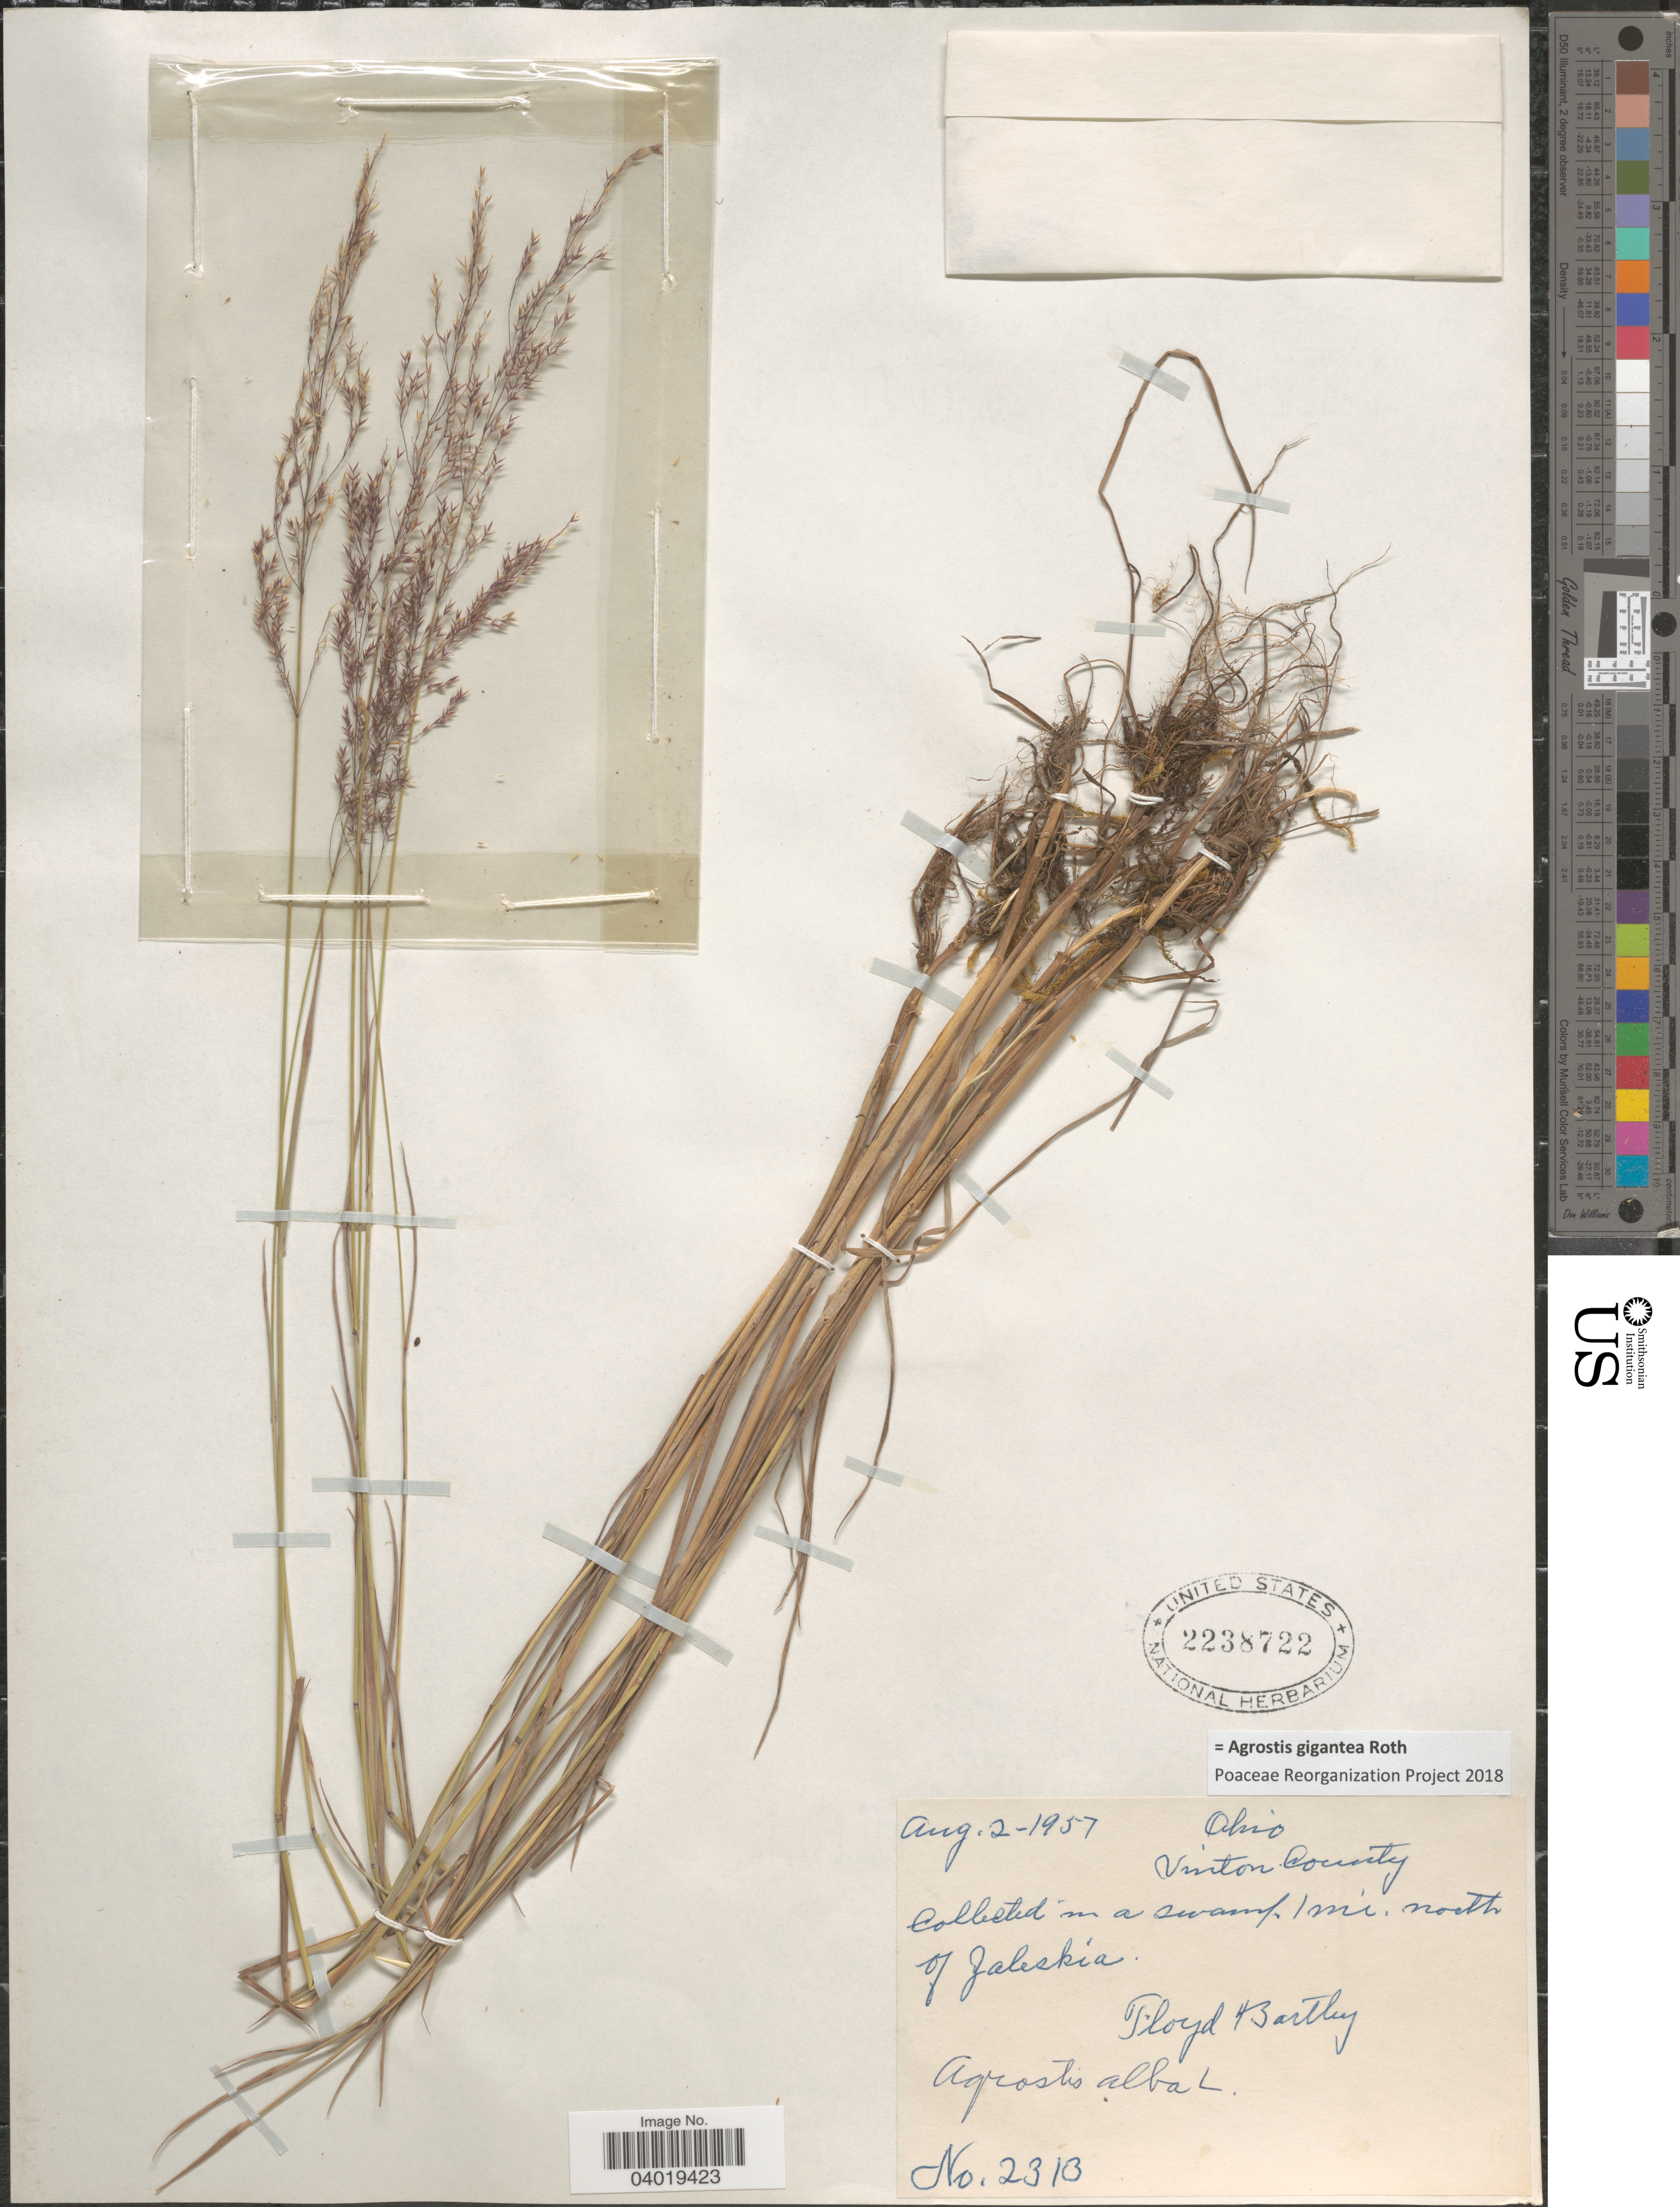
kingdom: Plantae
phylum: Tracheophyta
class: Liliopsida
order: Poales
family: Poaceae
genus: Agrostis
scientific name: Agrostis gigantea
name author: Roth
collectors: F. Bartley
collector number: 2313*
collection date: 1957-08-02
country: United States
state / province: Ohio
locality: Vinton County. In a swamp, 1 mi. north of Zaleskia.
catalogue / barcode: US 2238722